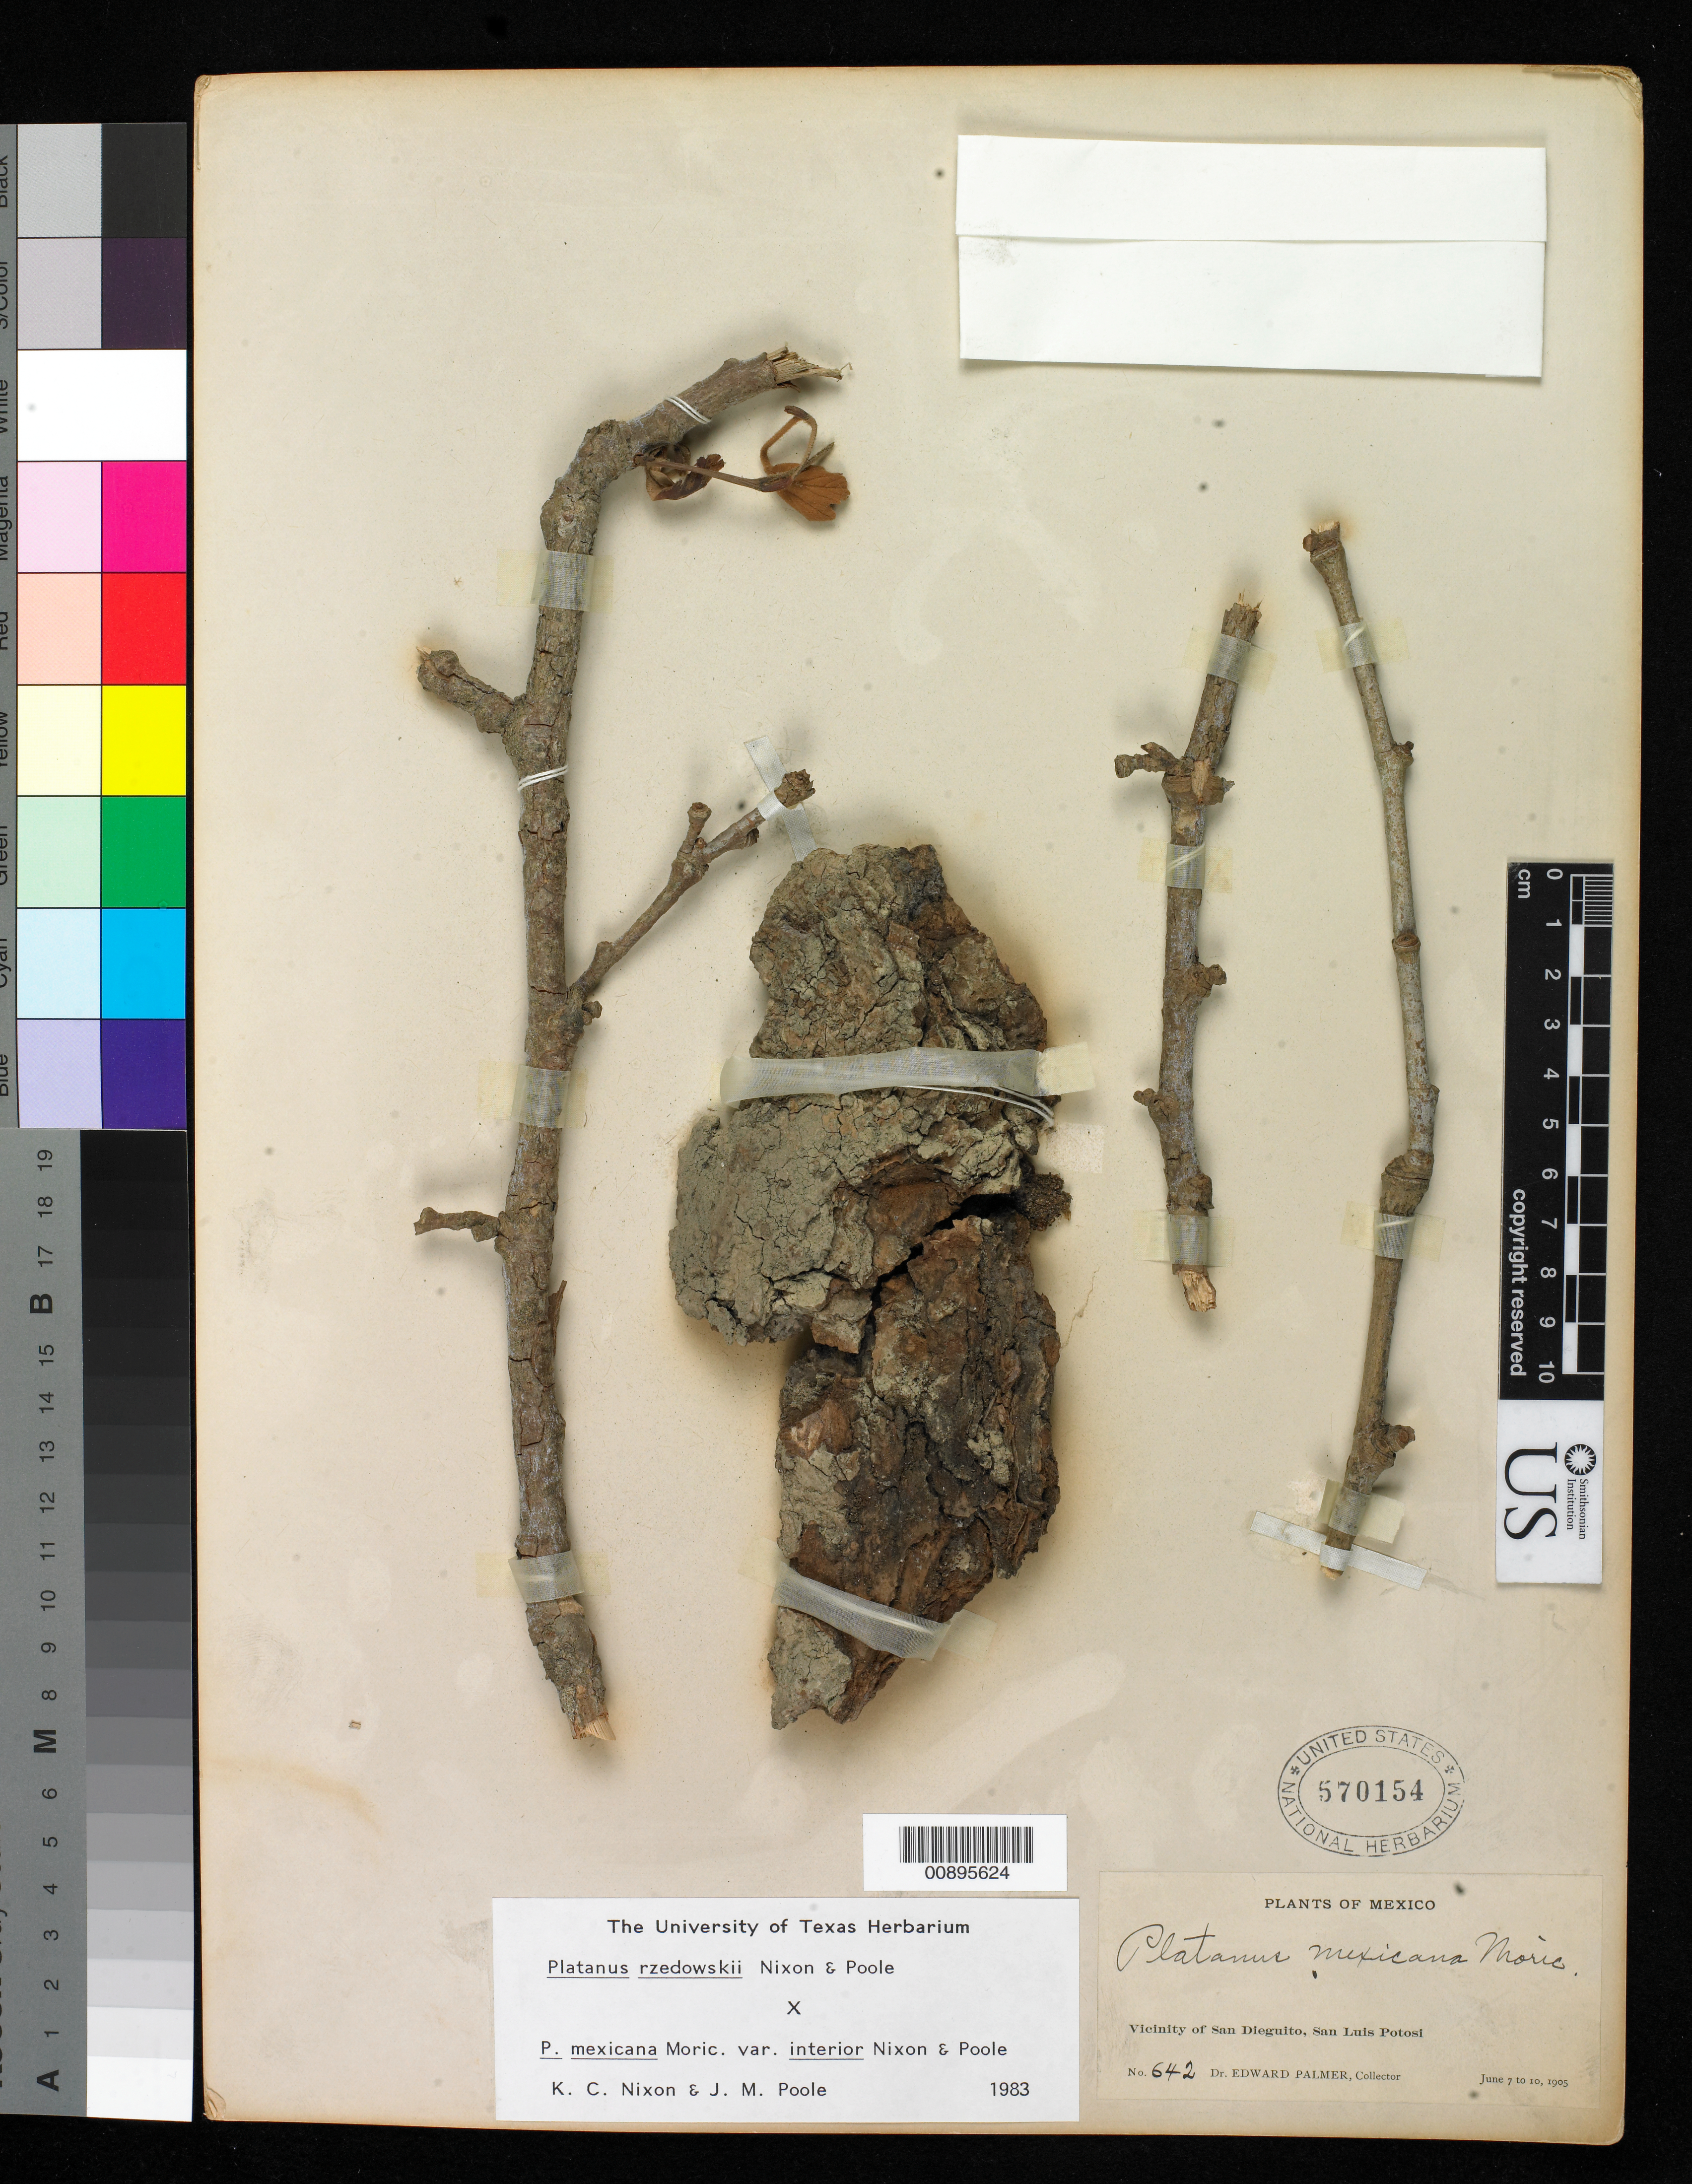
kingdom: Plantae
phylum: Tracheophyta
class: Magnoliopsida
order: Proteales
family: Platanaceae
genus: Platanus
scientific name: Platanus mexicana x P. rzedowskii Nixon & J.M. Poole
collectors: E. Palmer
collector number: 642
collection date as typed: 07 Jun 1905 to 10 Jun 1905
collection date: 1905-06-07/1905-06-10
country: Mexico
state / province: San Luis Potosí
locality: Vicinity of San Dieguito, San Luis Potosí.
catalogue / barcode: US 570154